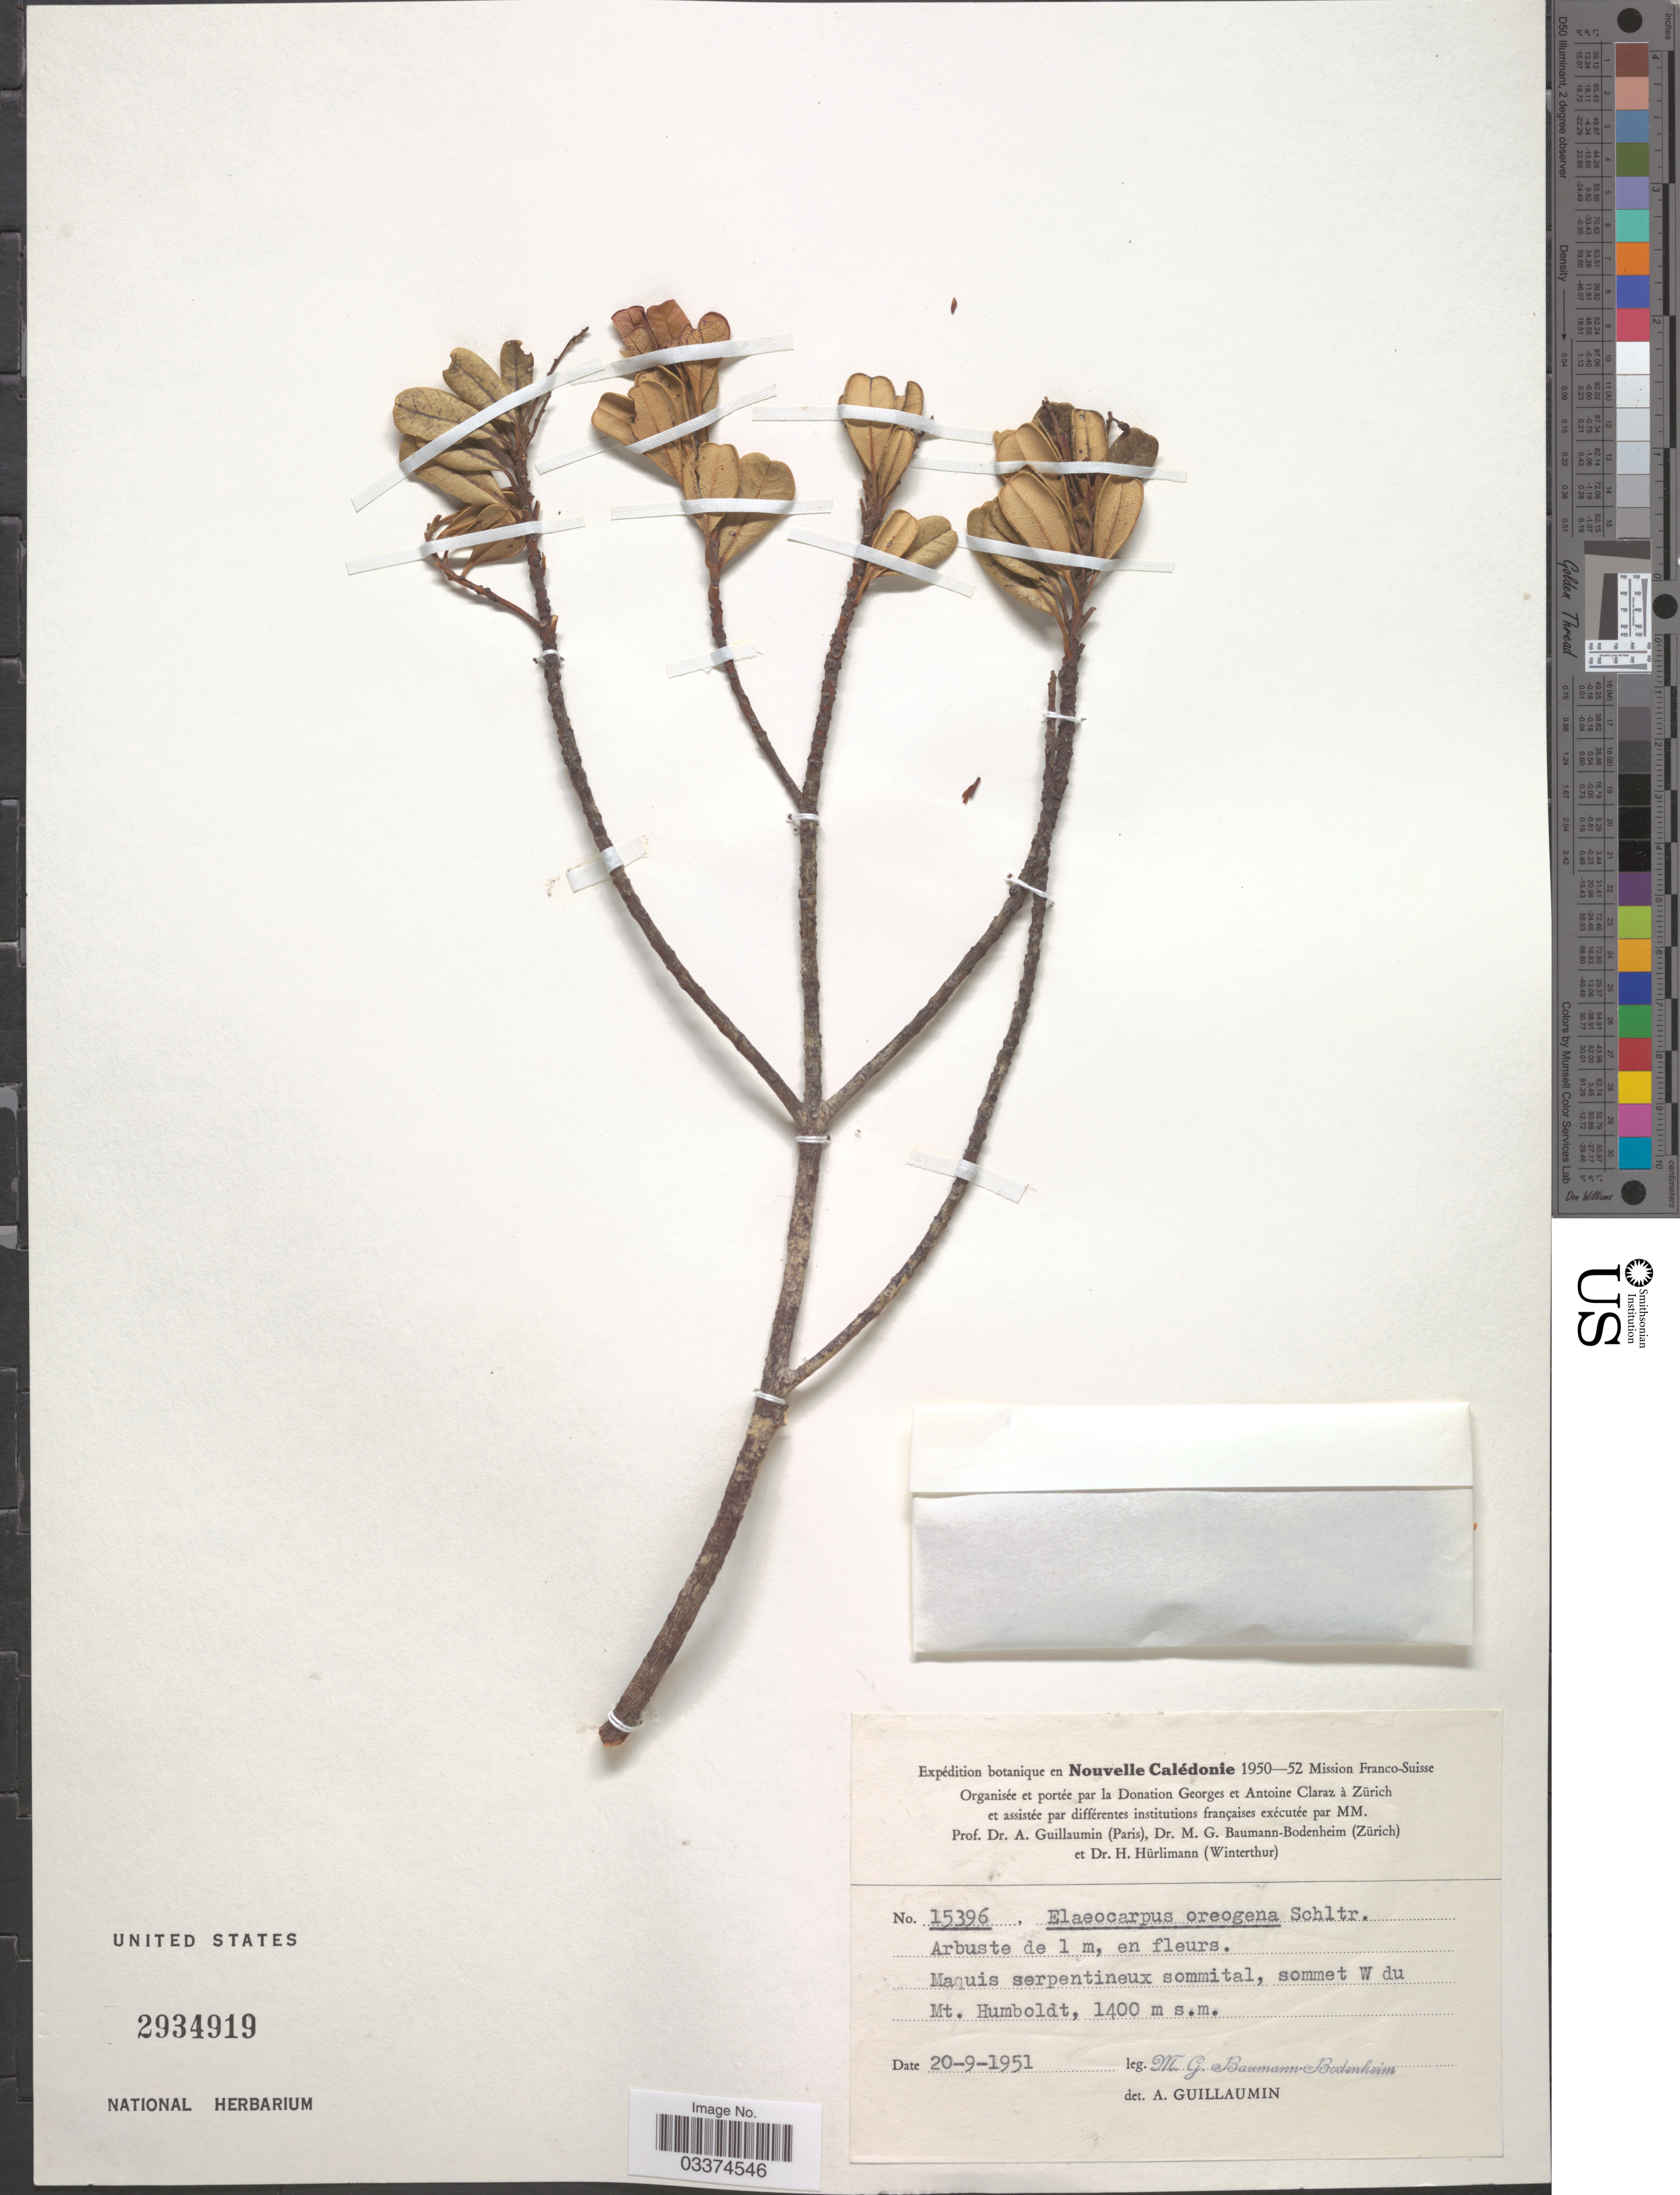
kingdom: Plantae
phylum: Tracheophyta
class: Magnoliopsida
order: Oxalidales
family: Elaeocarpaceae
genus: Elaeocarpus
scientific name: Elaeocarpus oreogena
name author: Schltr.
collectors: M. G. Baumann-Bodenheim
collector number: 15396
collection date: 1951-09-20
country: New Caledonia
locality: Maquis serpentineux sommital, sommet W du Mt. Humboldt.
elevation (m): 1400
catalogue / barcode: US 2934919